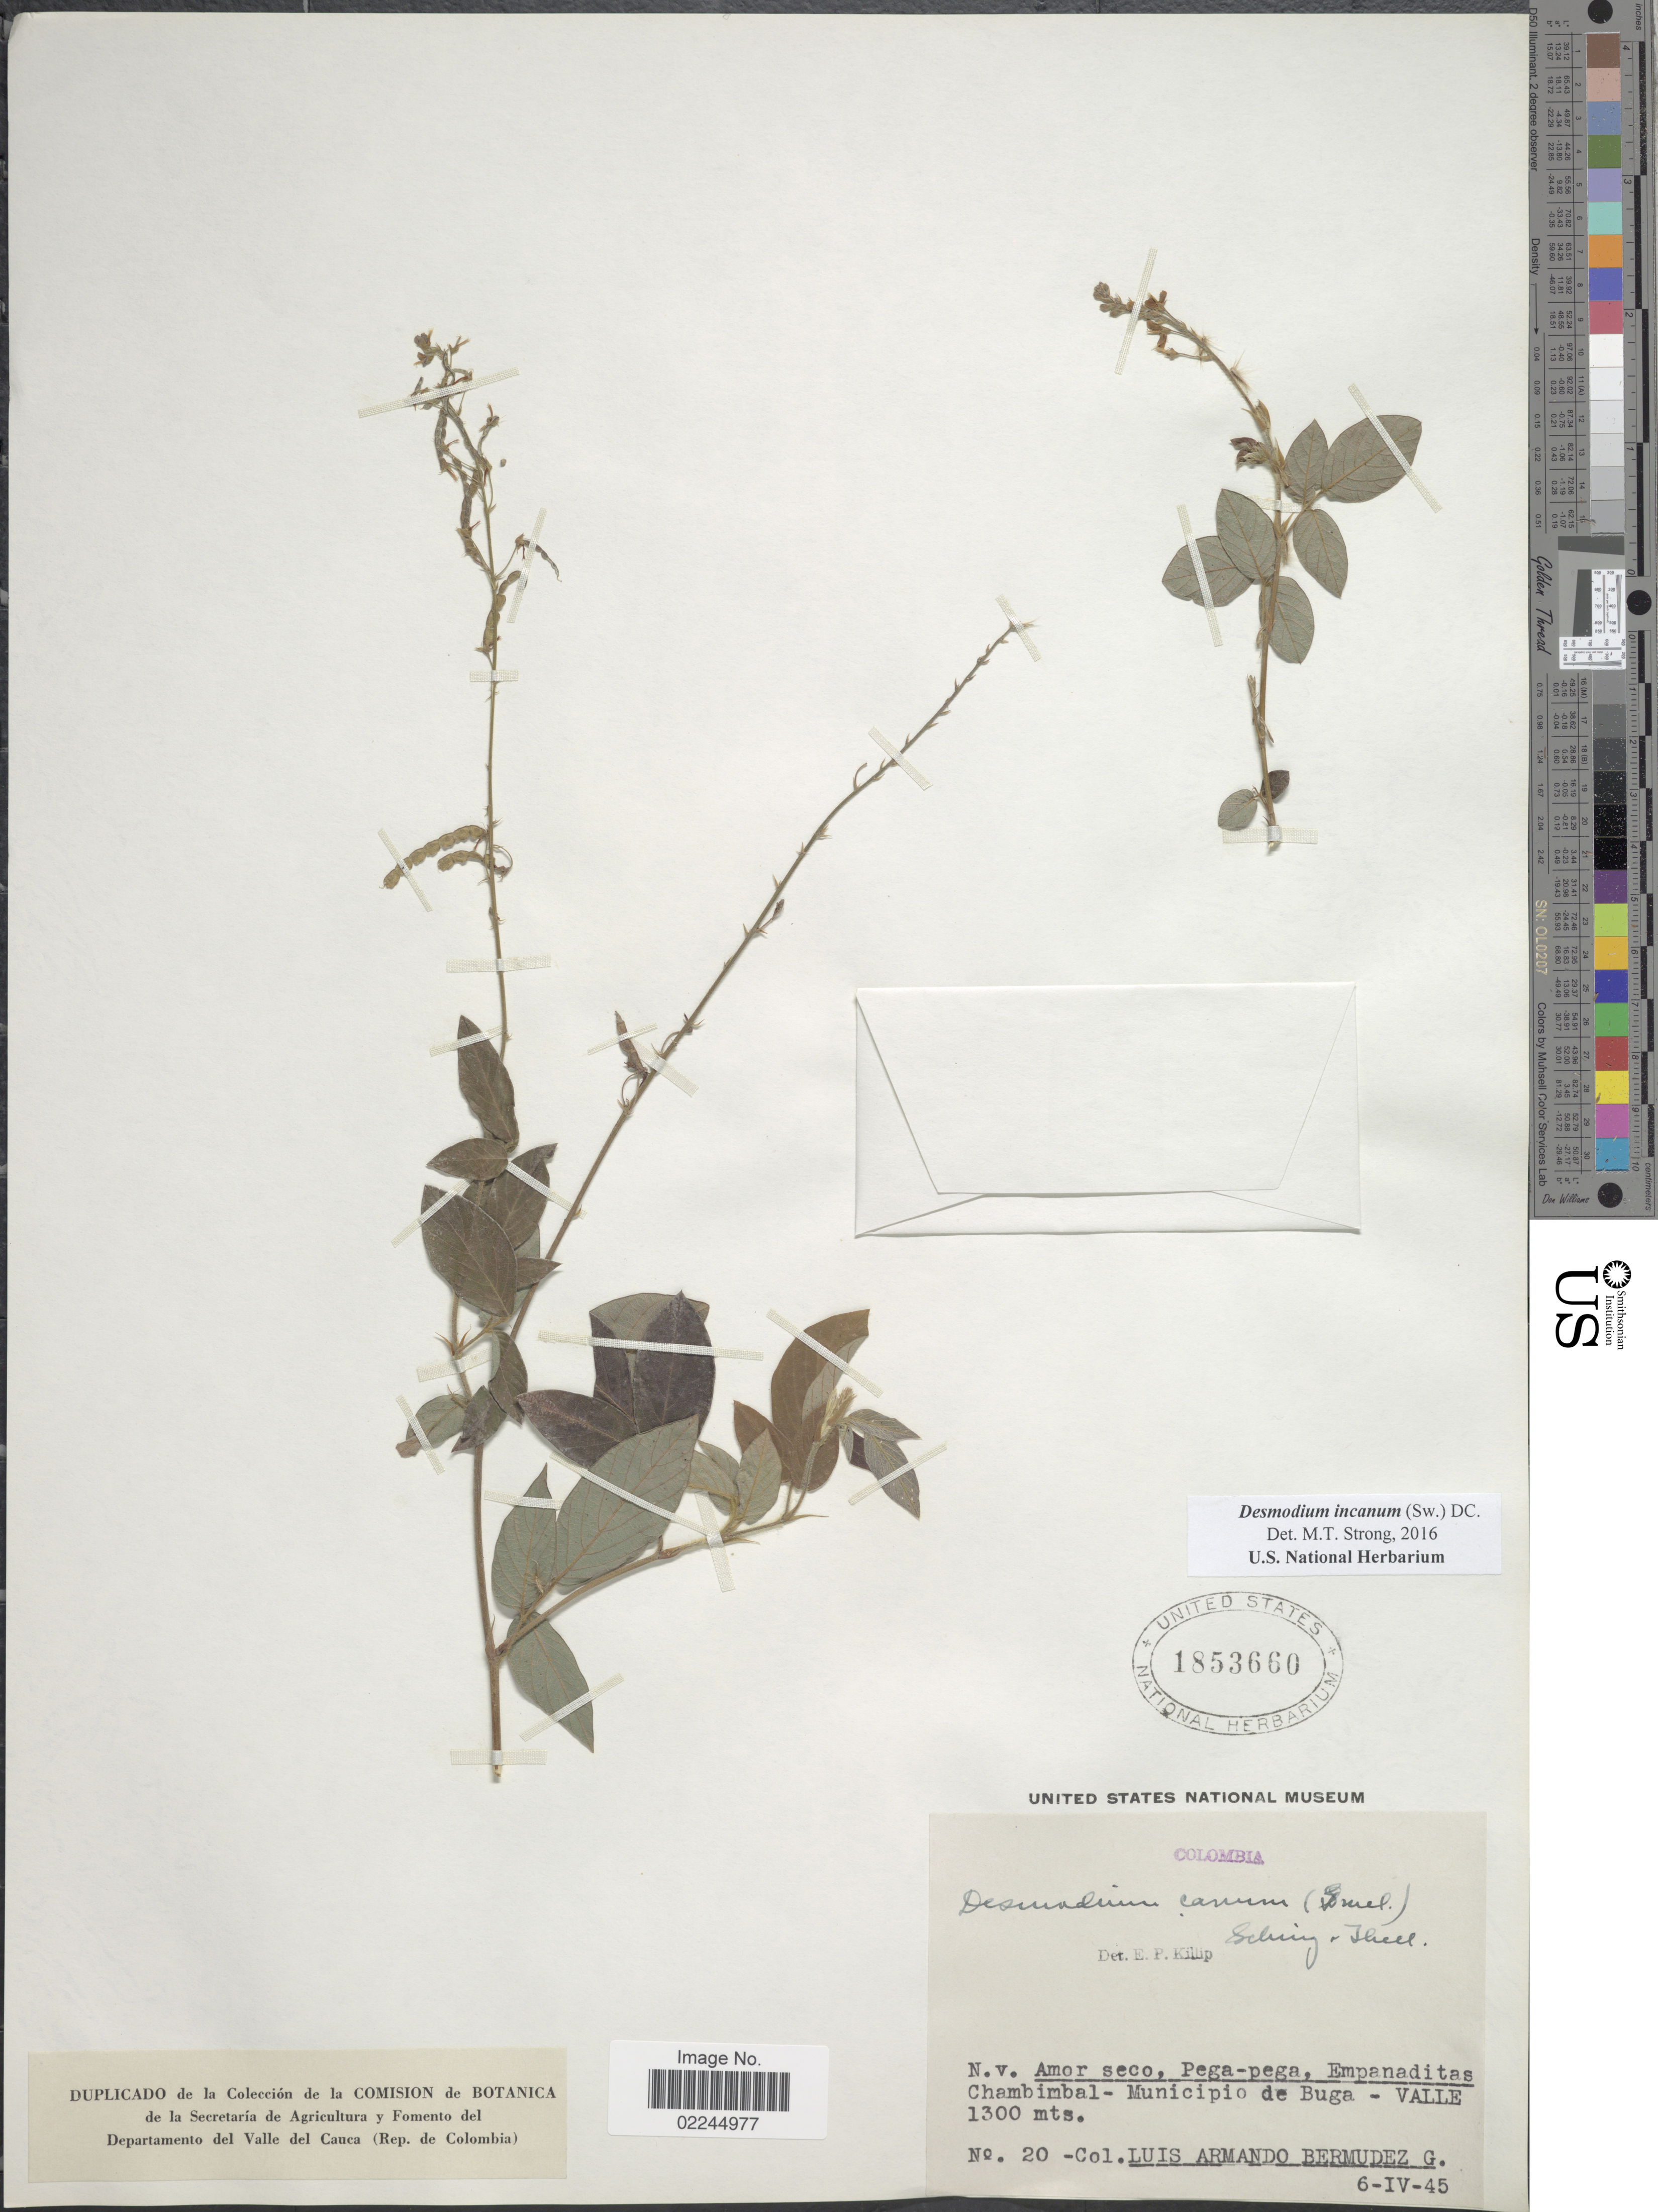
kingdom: Plantae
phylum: Tracheophyta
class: Magnoliopsida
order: Fabales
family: Fabaceae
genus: Desmodium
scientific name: Desmodium incanum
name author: (Sw.) DC.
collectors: L. Bermudez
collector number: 20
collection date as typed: Transcribed d/m/y: 6/4/45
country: Colombia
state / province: Valle del Cauca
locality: Chambimbal, Municipio de Buga, Valle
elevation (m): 1300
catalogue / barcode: US 1853660